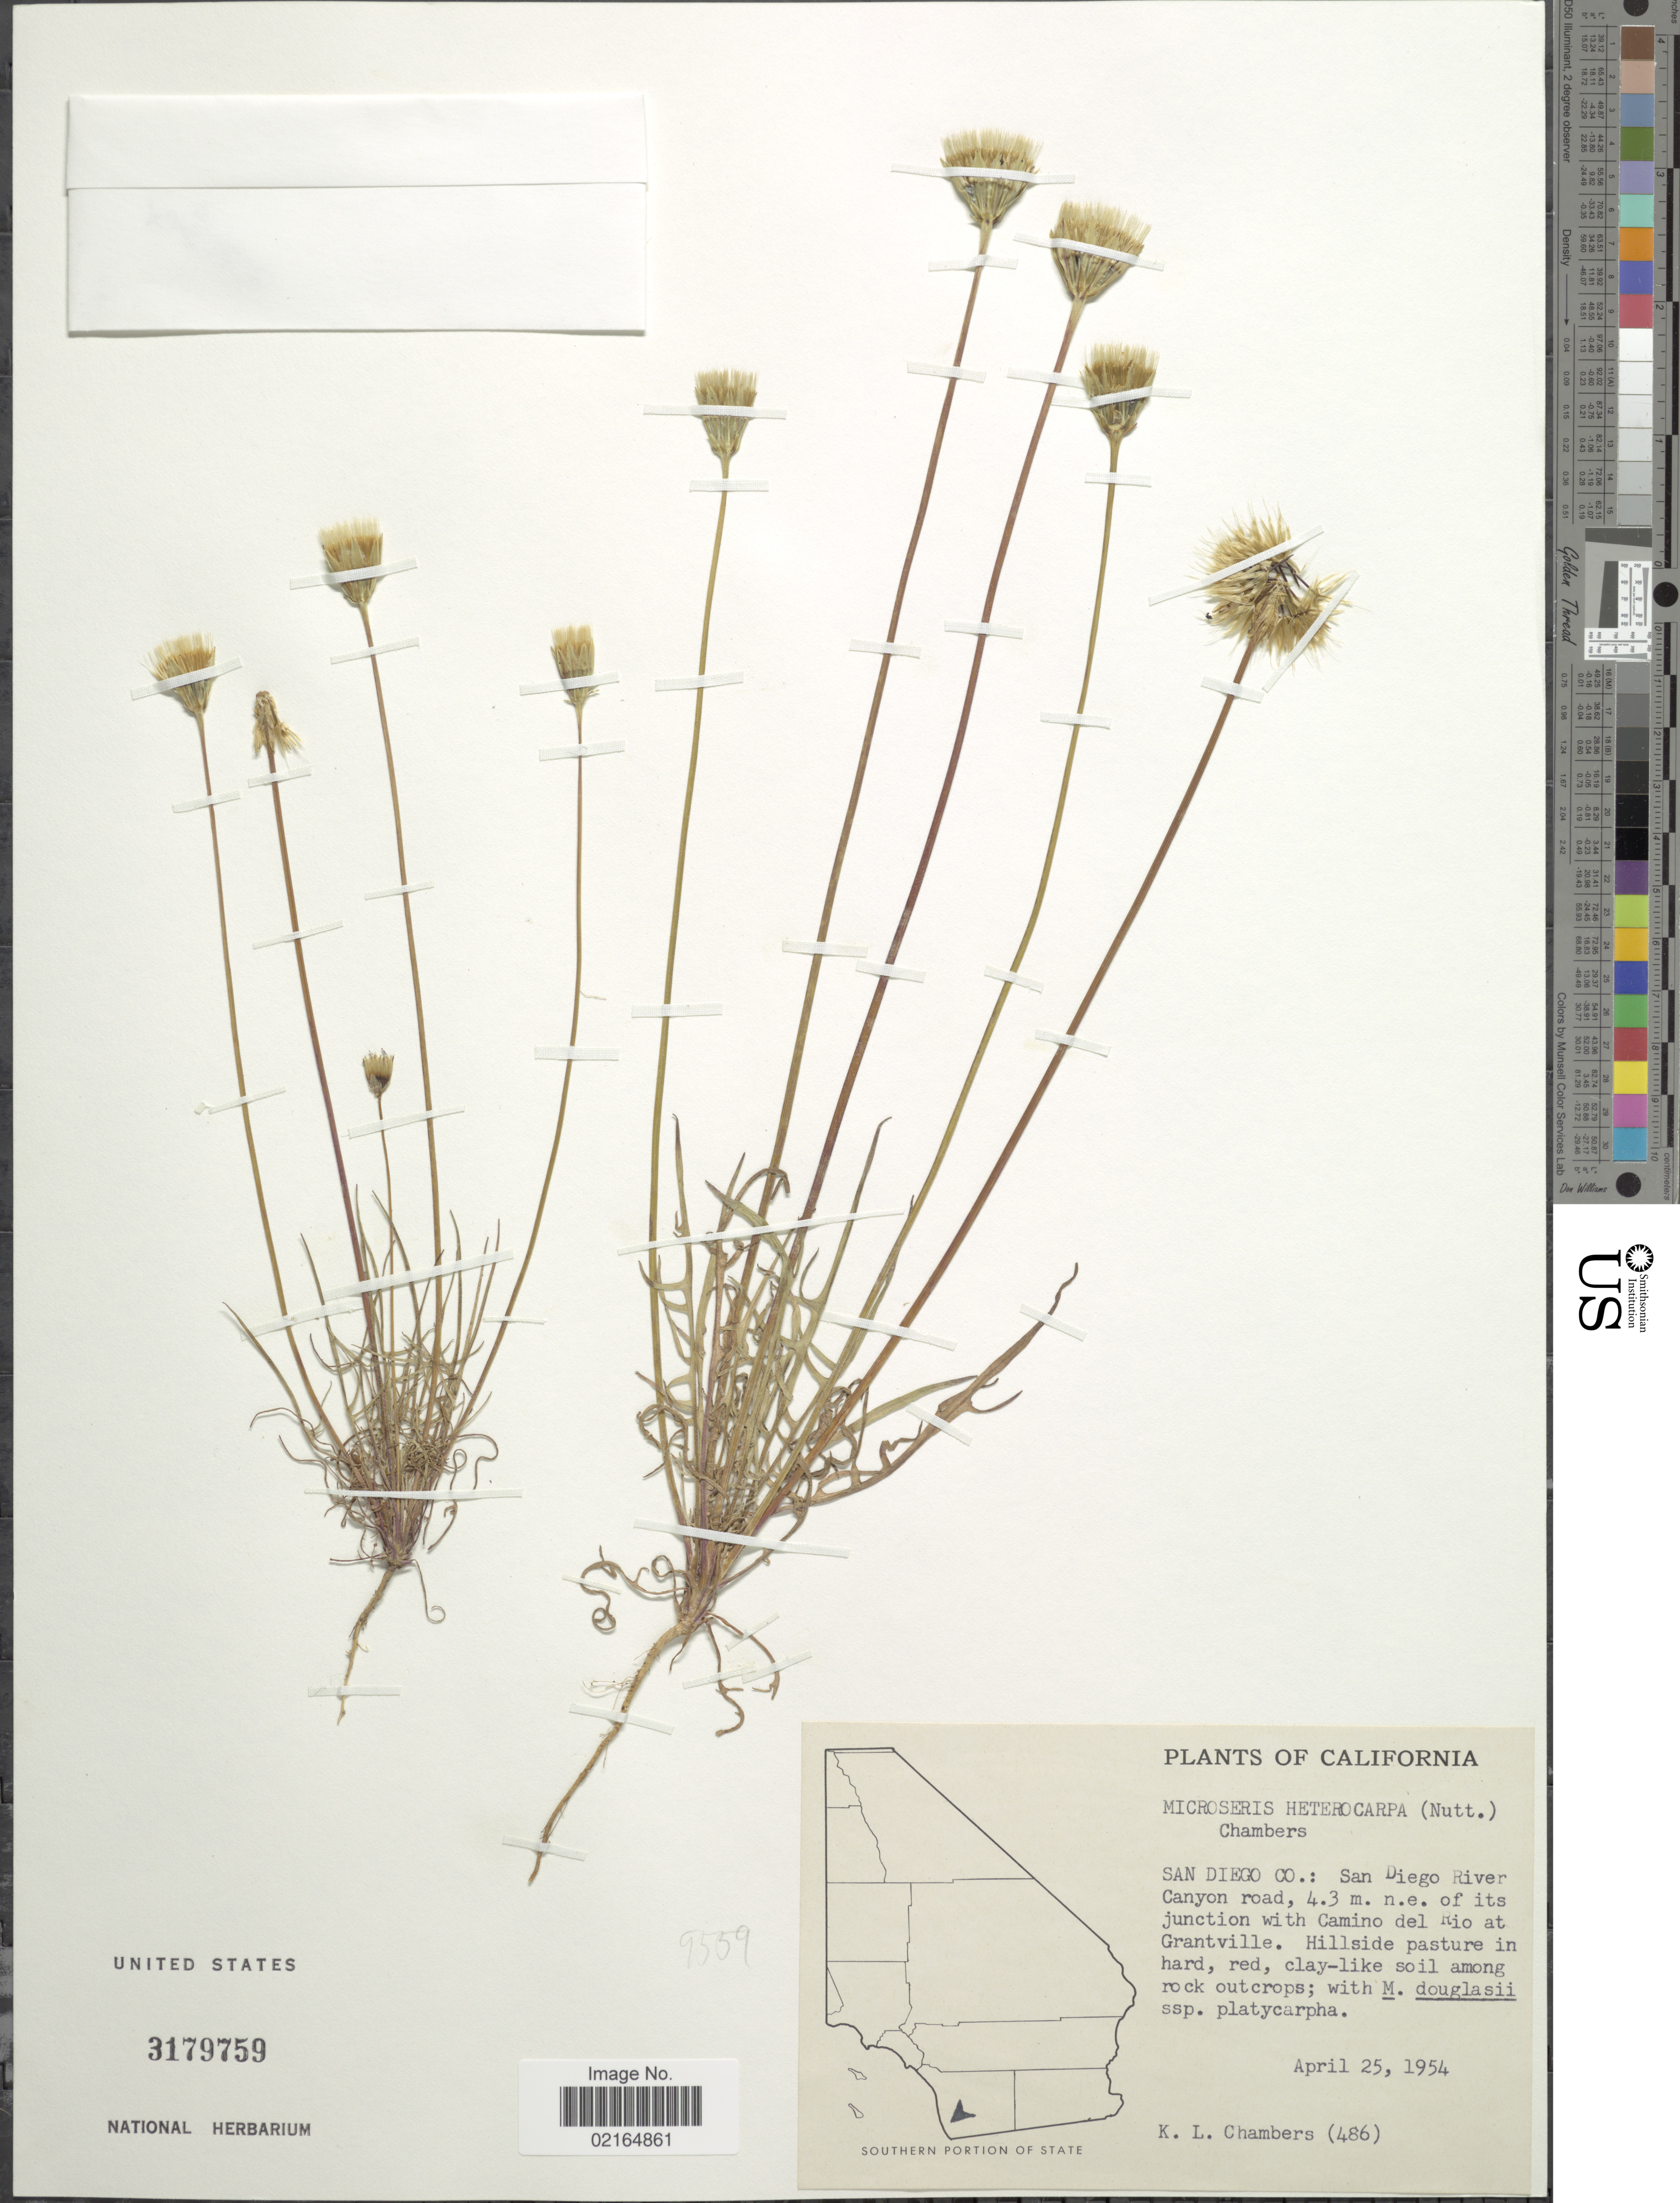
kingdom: Plantae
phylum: Tracheophyta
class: Magnoliopsida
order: Asterales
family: Asteraceae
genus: Microseris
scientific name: Microseris heterocarpa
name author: (Nutt.) K.L. Chambers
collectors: K. Chambers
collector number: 486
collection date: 1954-04-25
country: United States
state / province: California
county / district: San Diego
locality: San Diego Co.: San Diego River Canyon road, 4.3 m. n.e. of its junction with Camino del Rio at Grantville, hillside pasture, southern portion of state.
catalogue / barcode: US 3179759